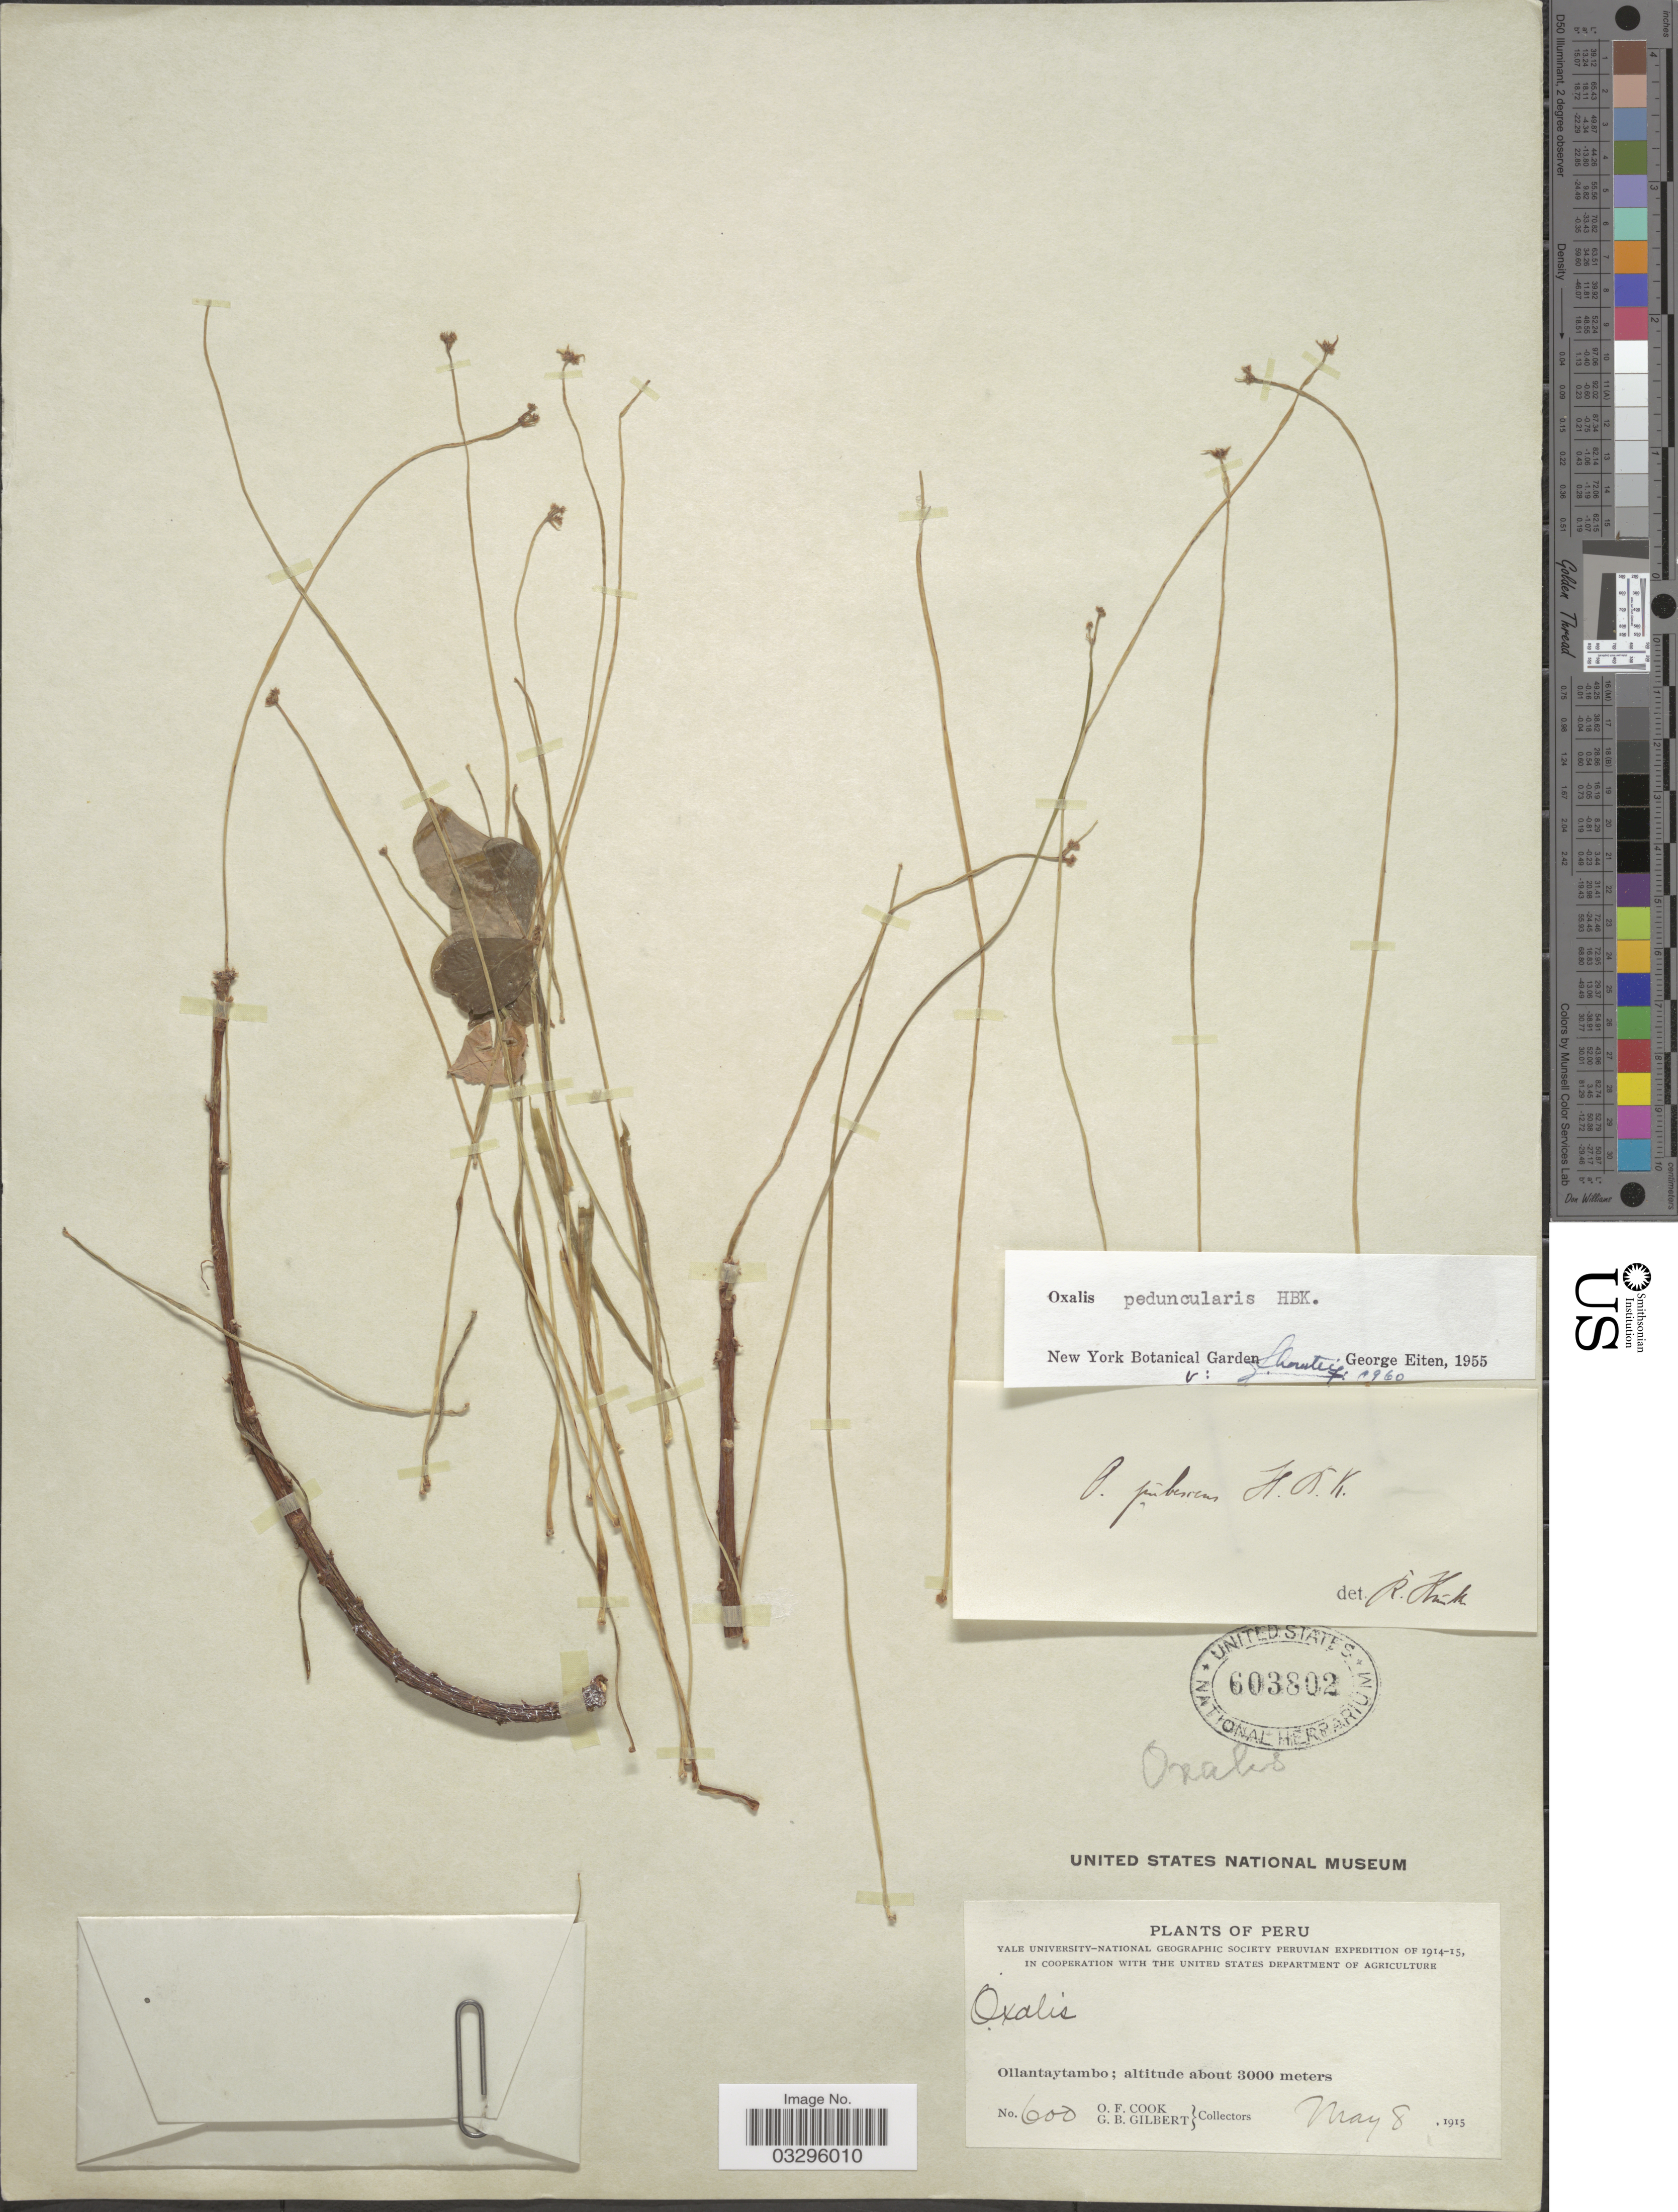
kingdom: Plantae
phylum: Tracheophyta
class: Magnoliopsida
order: Oxalidales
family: Oxalidaceae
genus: Oxalis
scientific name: Oxalis peduncularis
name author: Kunth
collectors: O. F. Cook & G. B. Gilbert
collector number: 600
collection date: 1915-05-08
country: Peru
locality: Ollantaytambo.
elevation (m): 3000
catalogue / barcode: US 603802